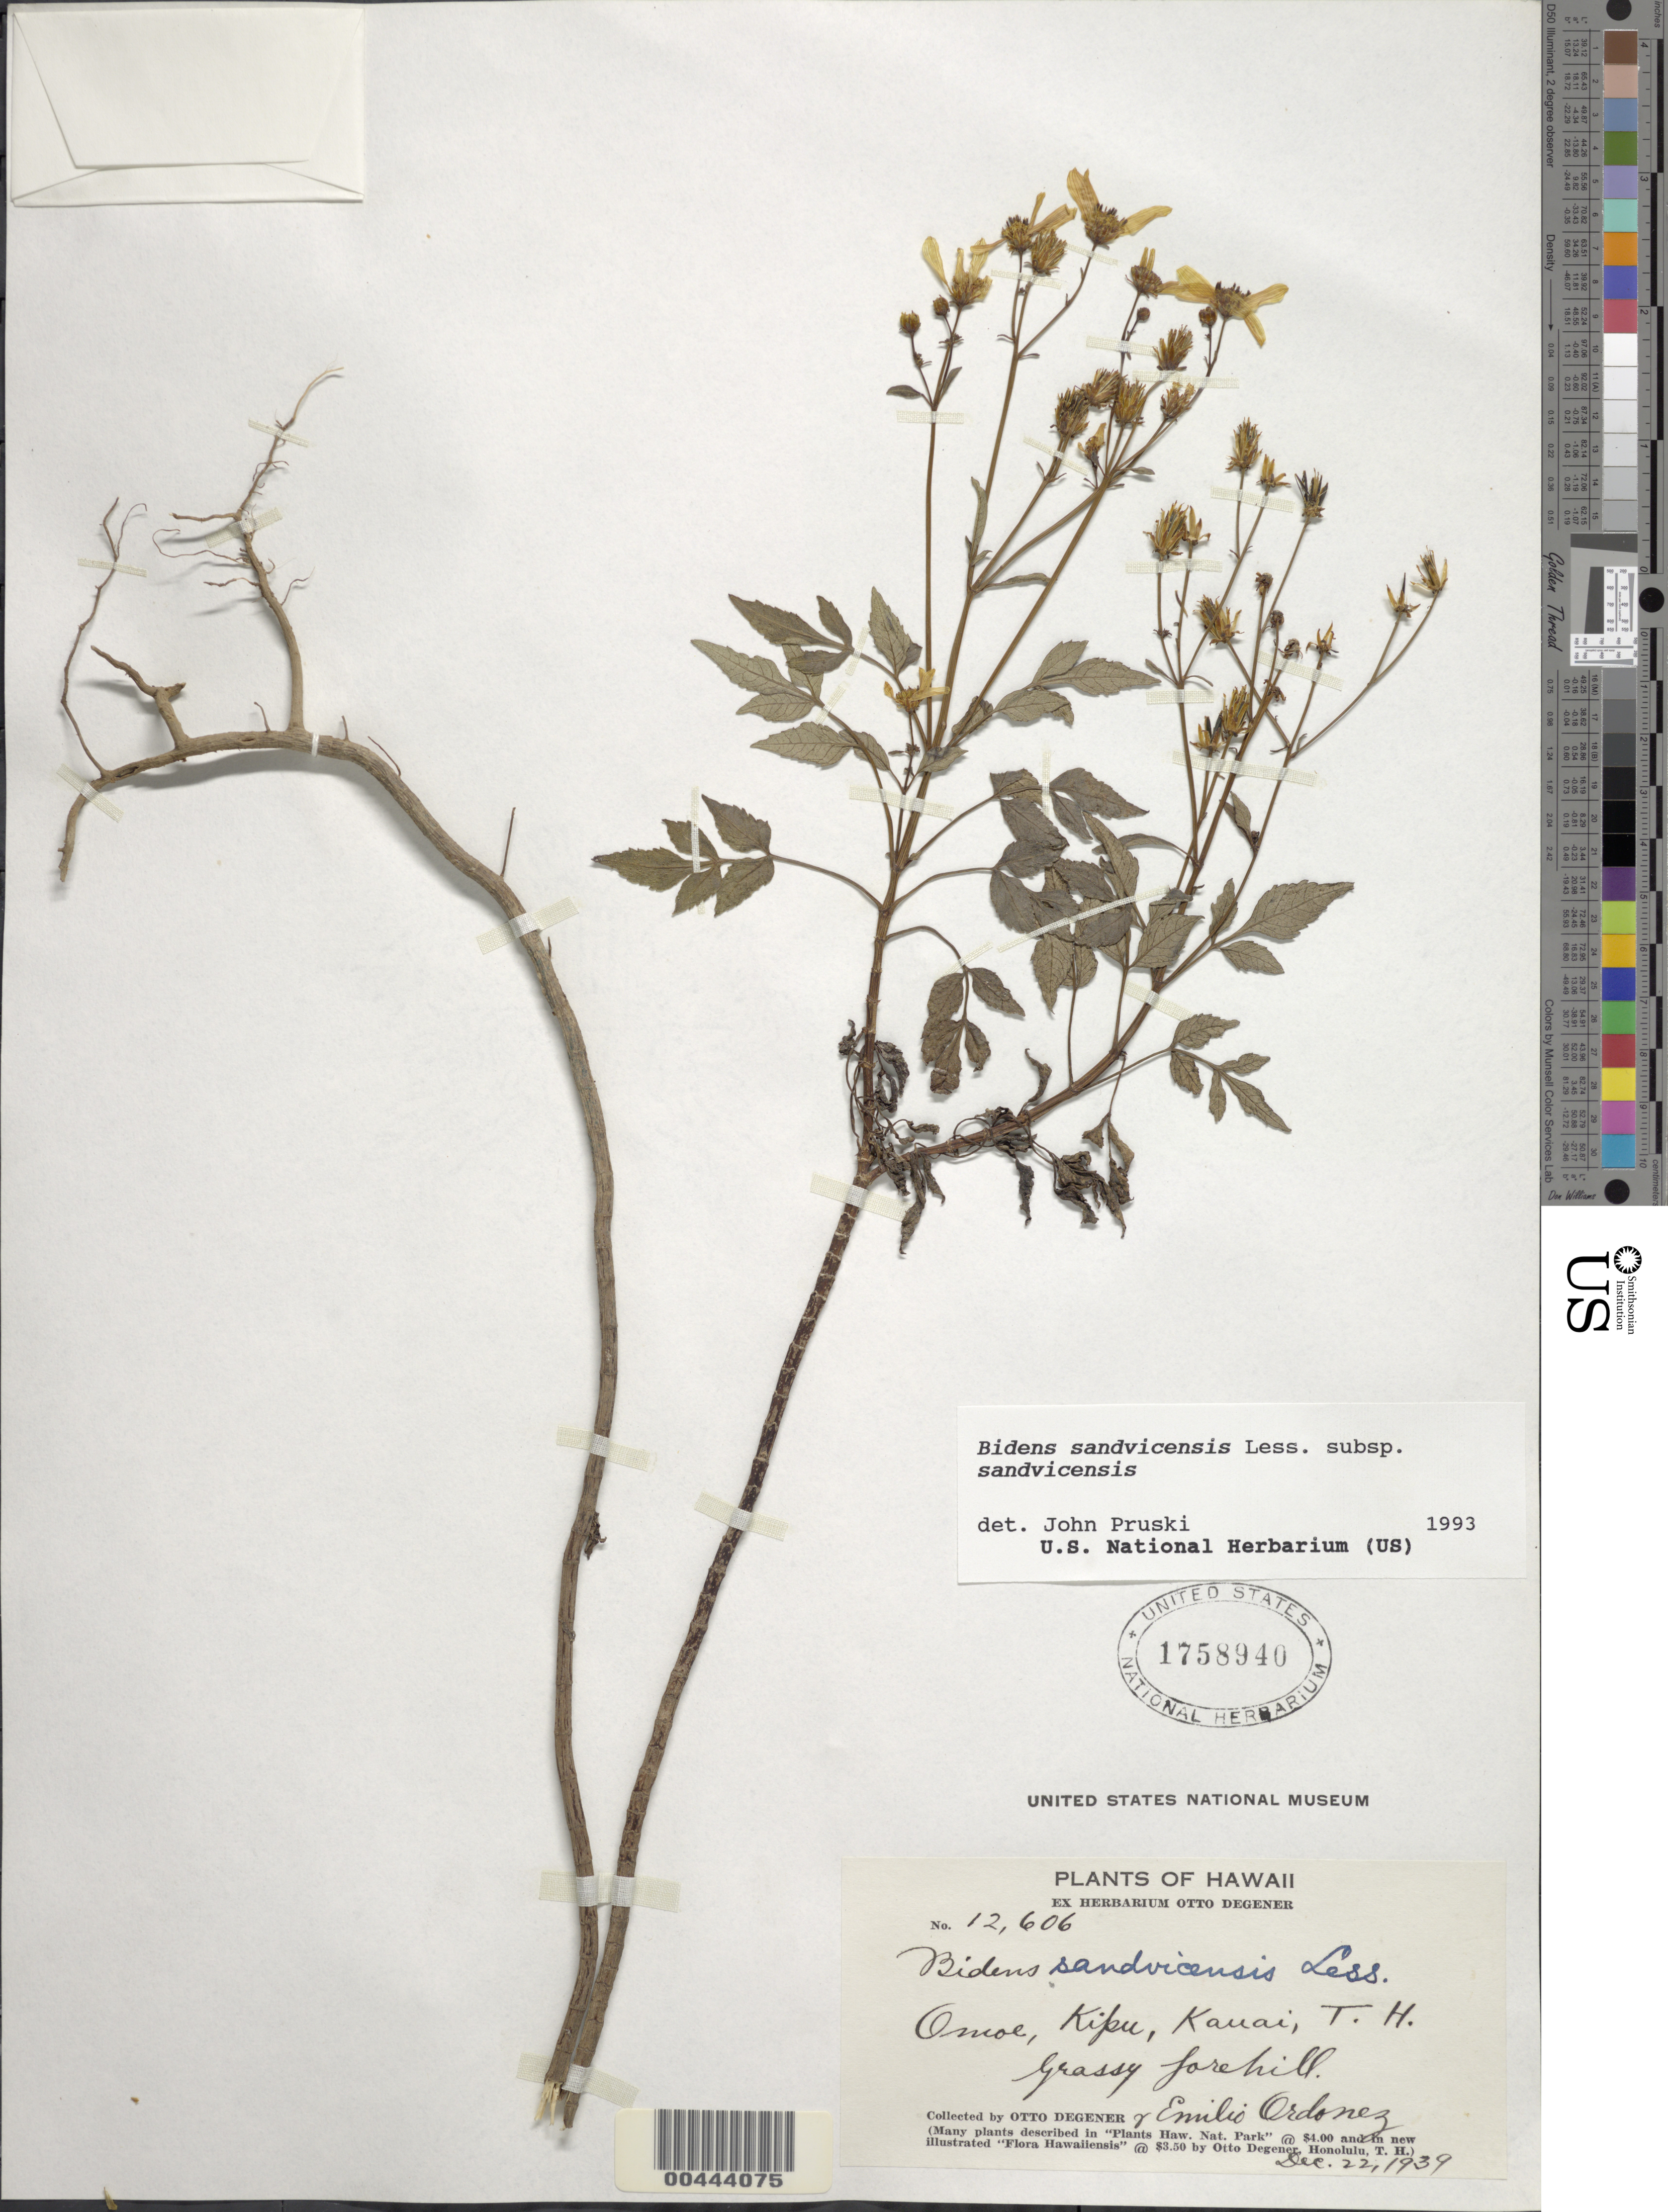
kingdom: Plantae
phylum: Tracheophyta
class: Magnoliopsida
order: Asterales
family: Asteraceae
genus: Bidens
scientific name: Bidens sandvicensis subsp. sandvicensis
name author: Less.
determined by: Pruski, J. F.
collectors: O. Degener & E. Ordonez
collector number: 12606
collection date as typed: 22 Dec 1939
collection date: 1939-12-22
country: United States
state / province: Hawaii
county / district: Kauai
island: Kaua'i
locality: Omoe, Kipu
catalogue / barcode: US 1758940